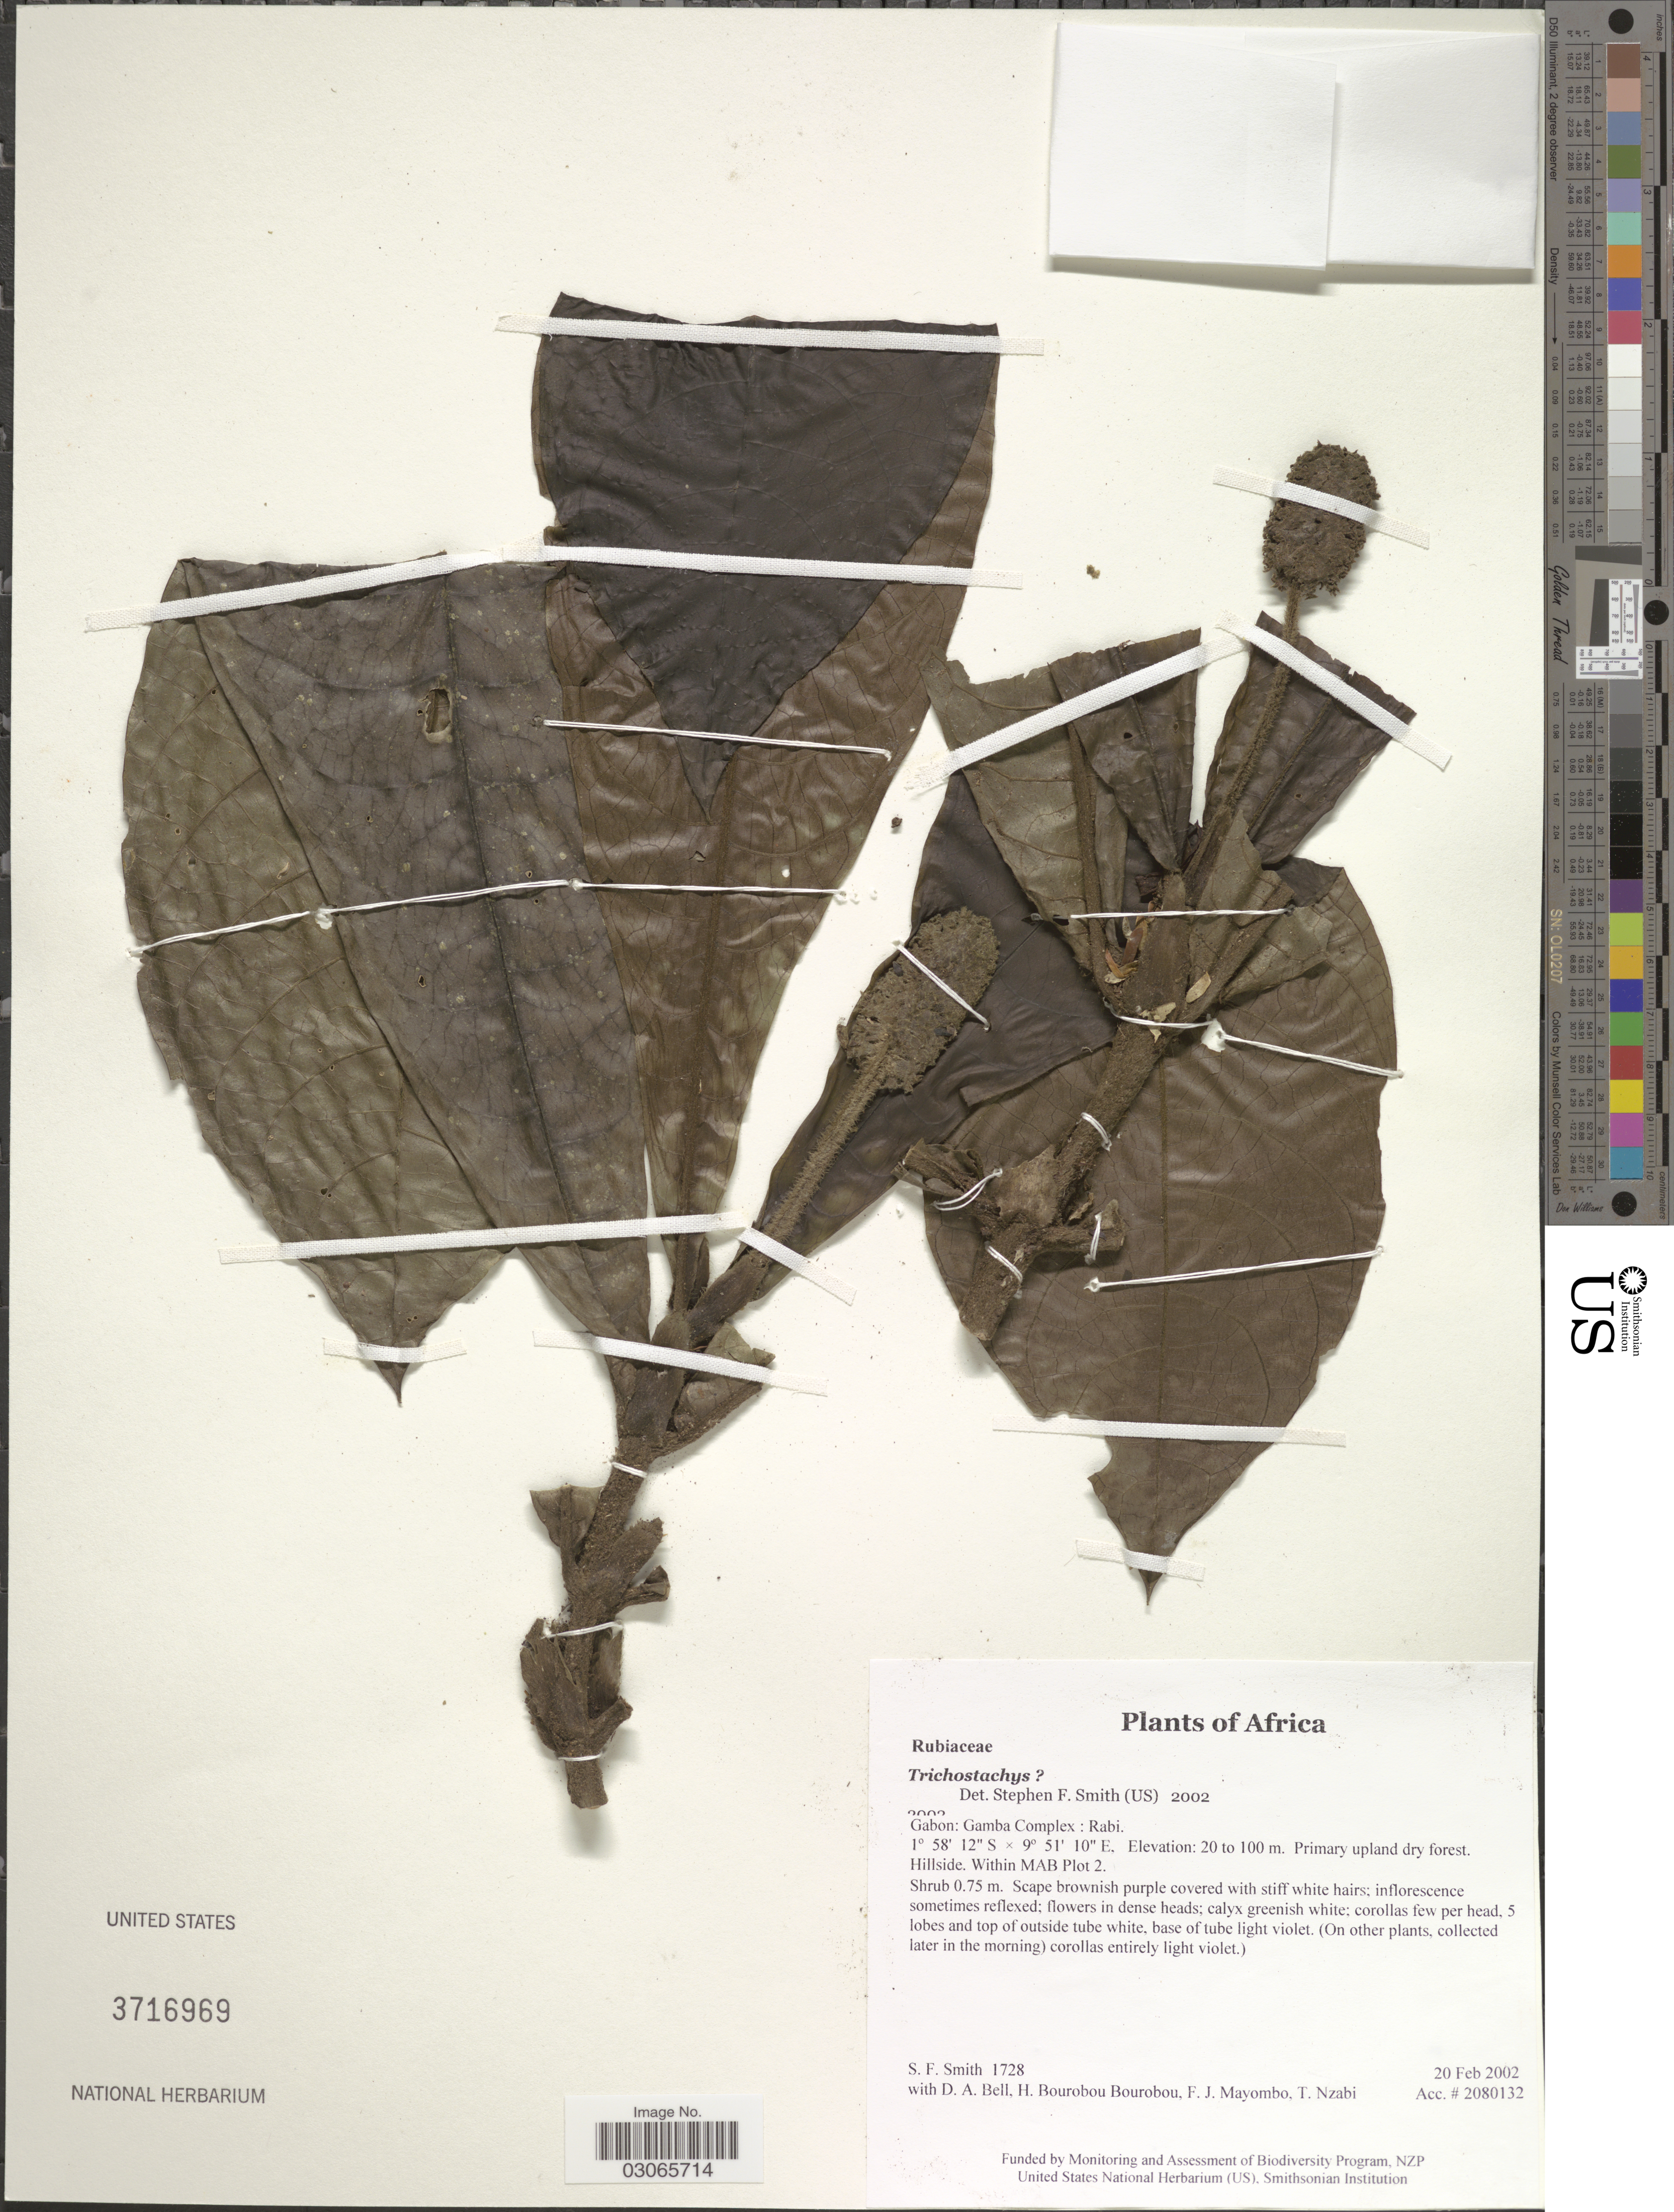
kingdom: Plantae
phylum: Tracheophyta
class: Magnoliopsida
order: Gentianales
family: Rubiaceae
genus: Trichostachys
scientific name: Trichostachys sp.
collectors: S.F. Smith, D. A. Bell, H. Bourobou Bourobou & F. J. Mayombo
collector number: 1728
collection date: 2002-02-20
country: Gabon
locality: Gamba Complex: Rabi. Within MAB Plot 2.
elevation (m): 20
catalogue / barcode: US 3716969